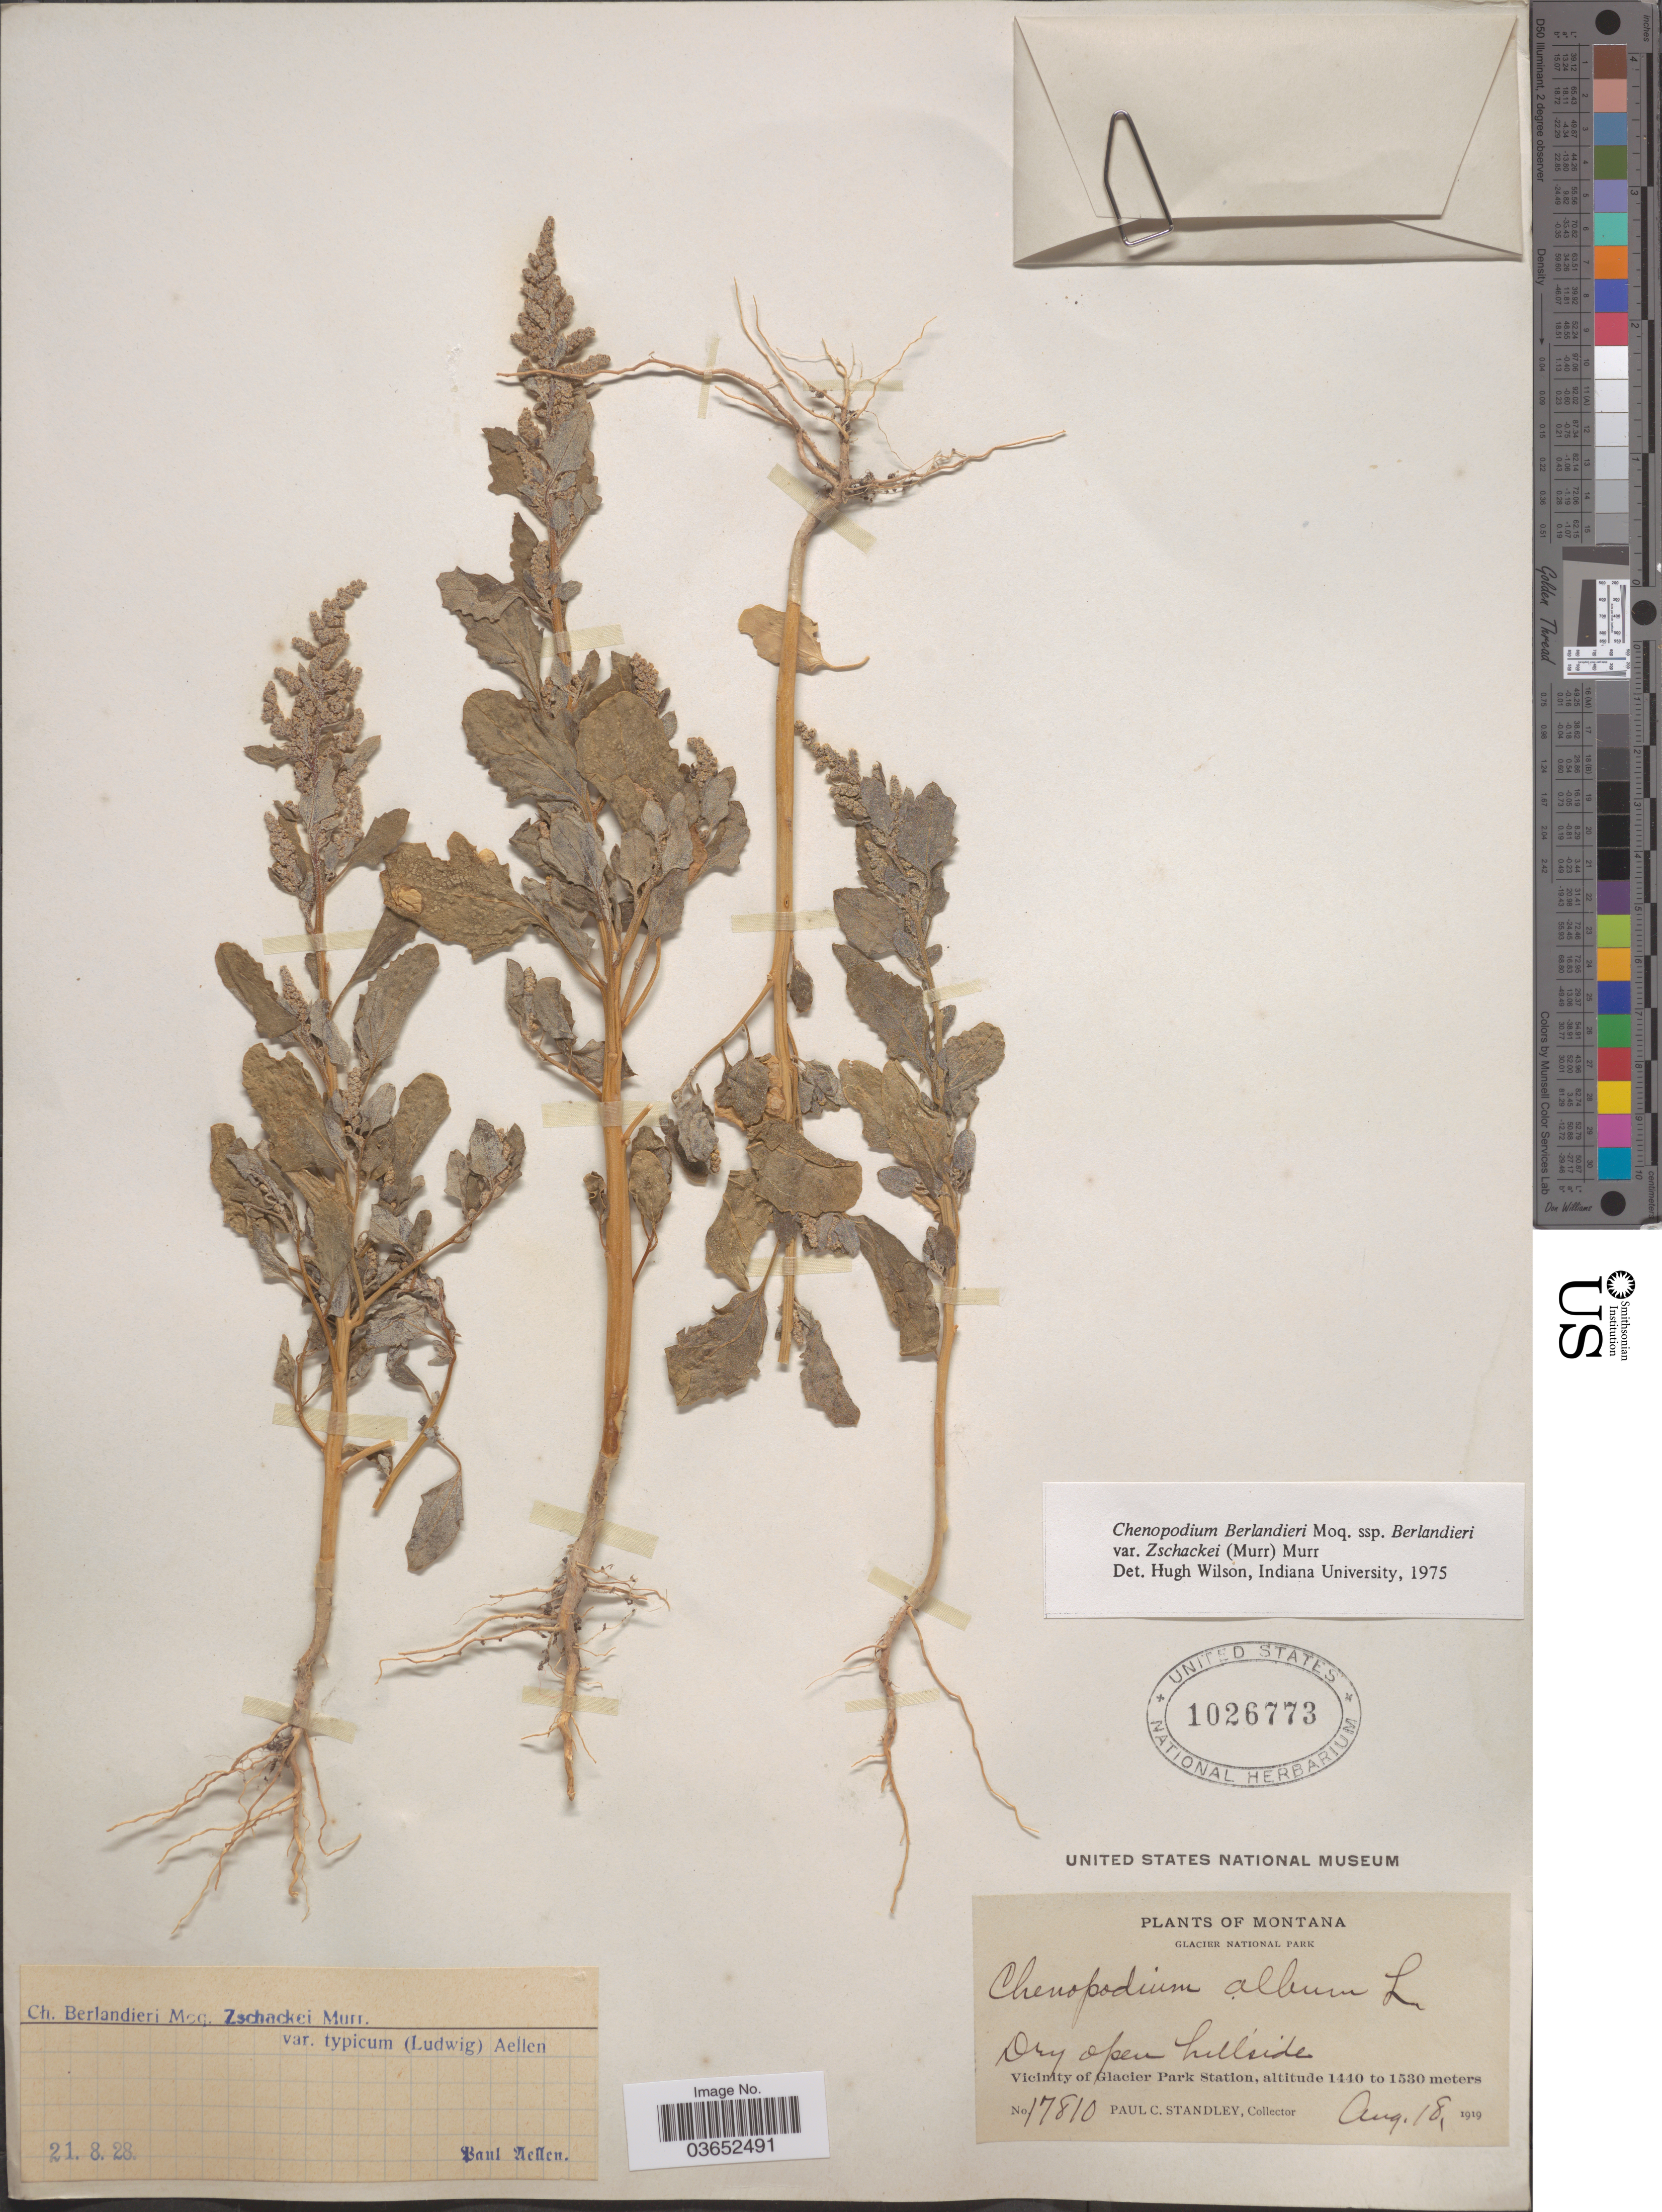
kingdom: Plantae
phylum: Tracheophyta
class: Magnoliopsida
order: Caryophyllales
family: Amaranthaceae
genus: Chenopodium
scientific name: Chenopodium berlandieri var. zschackei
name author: (Murr.) Murr.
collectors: P. C. Standley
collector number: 17810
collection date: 1919-08-18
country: United States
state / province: Montana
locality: Glacier National Park. Vicinity of Glacier Park Station.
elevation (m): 1440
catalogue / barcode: US 1026773